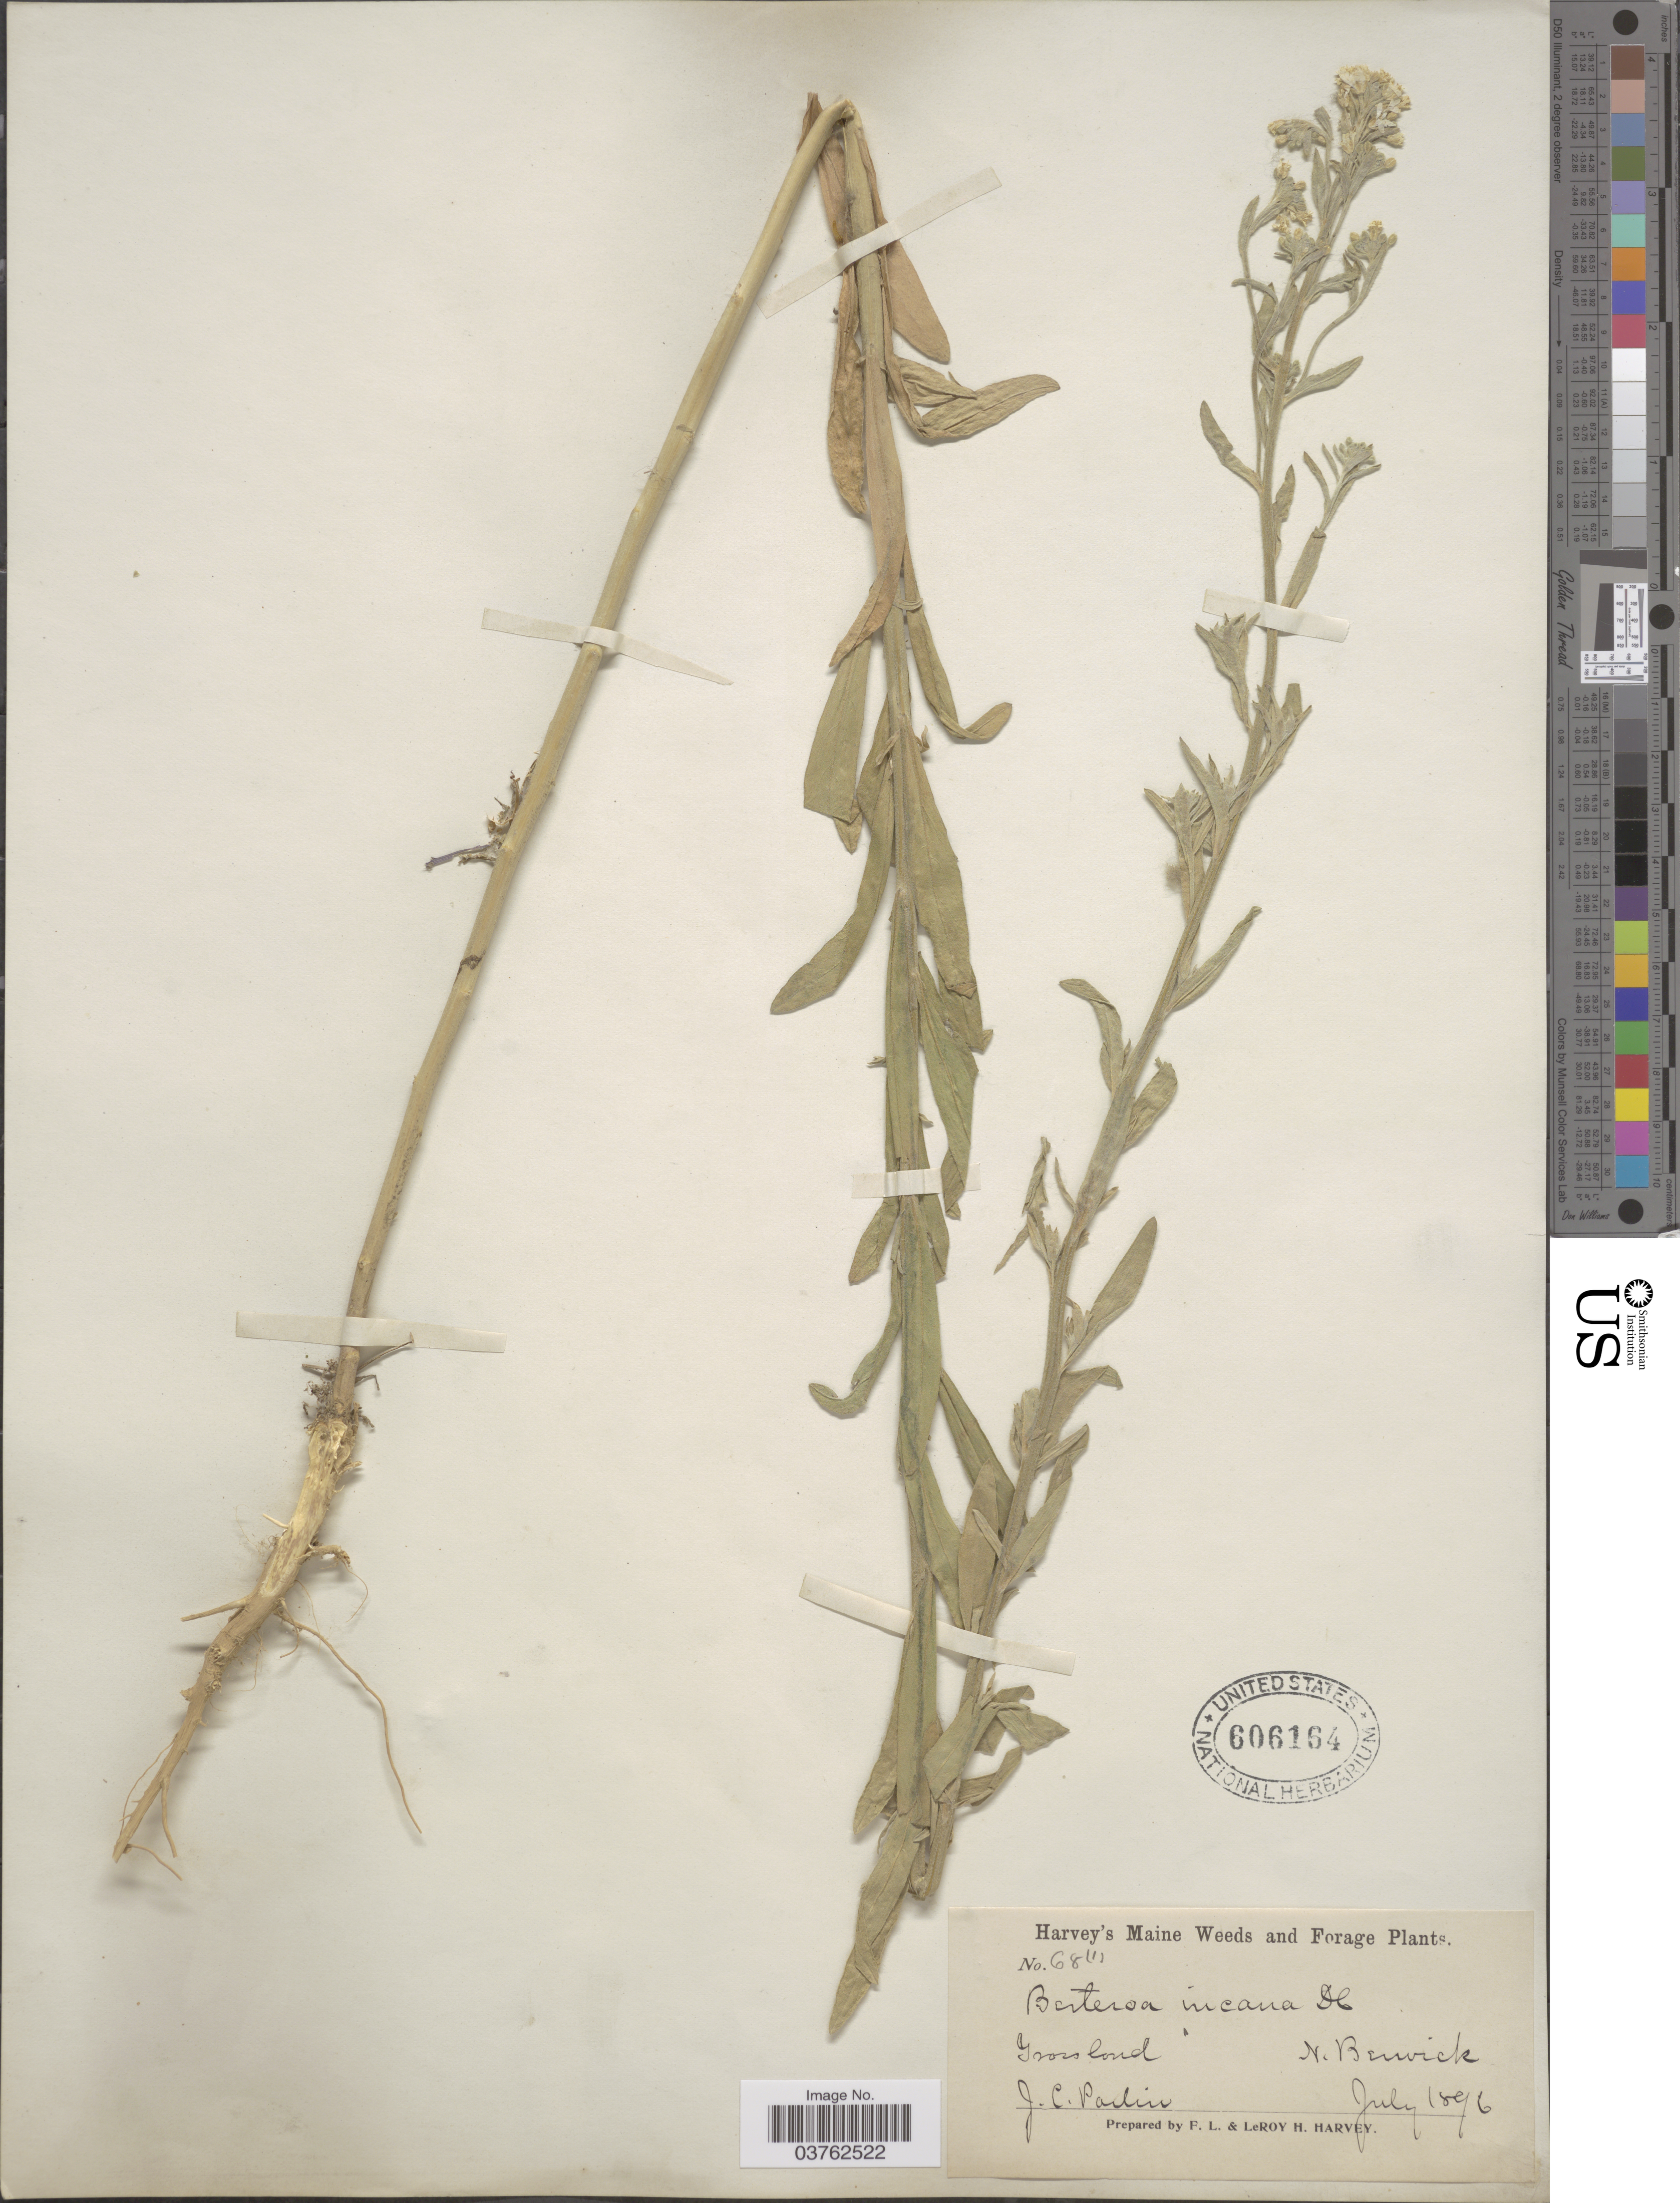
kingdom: Plantae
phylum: Tracheophyta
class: Magnoliopsida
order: Brassicales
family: Brassicaceae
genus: Berteroa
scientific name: Berteroa incana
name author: (L.) DC.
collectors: J. Parlin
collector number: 68?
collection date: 1896-07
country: United States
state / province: Maine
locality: Maine Weeds and Forage. Grassland. N. Berwick.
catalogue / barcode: US 606164